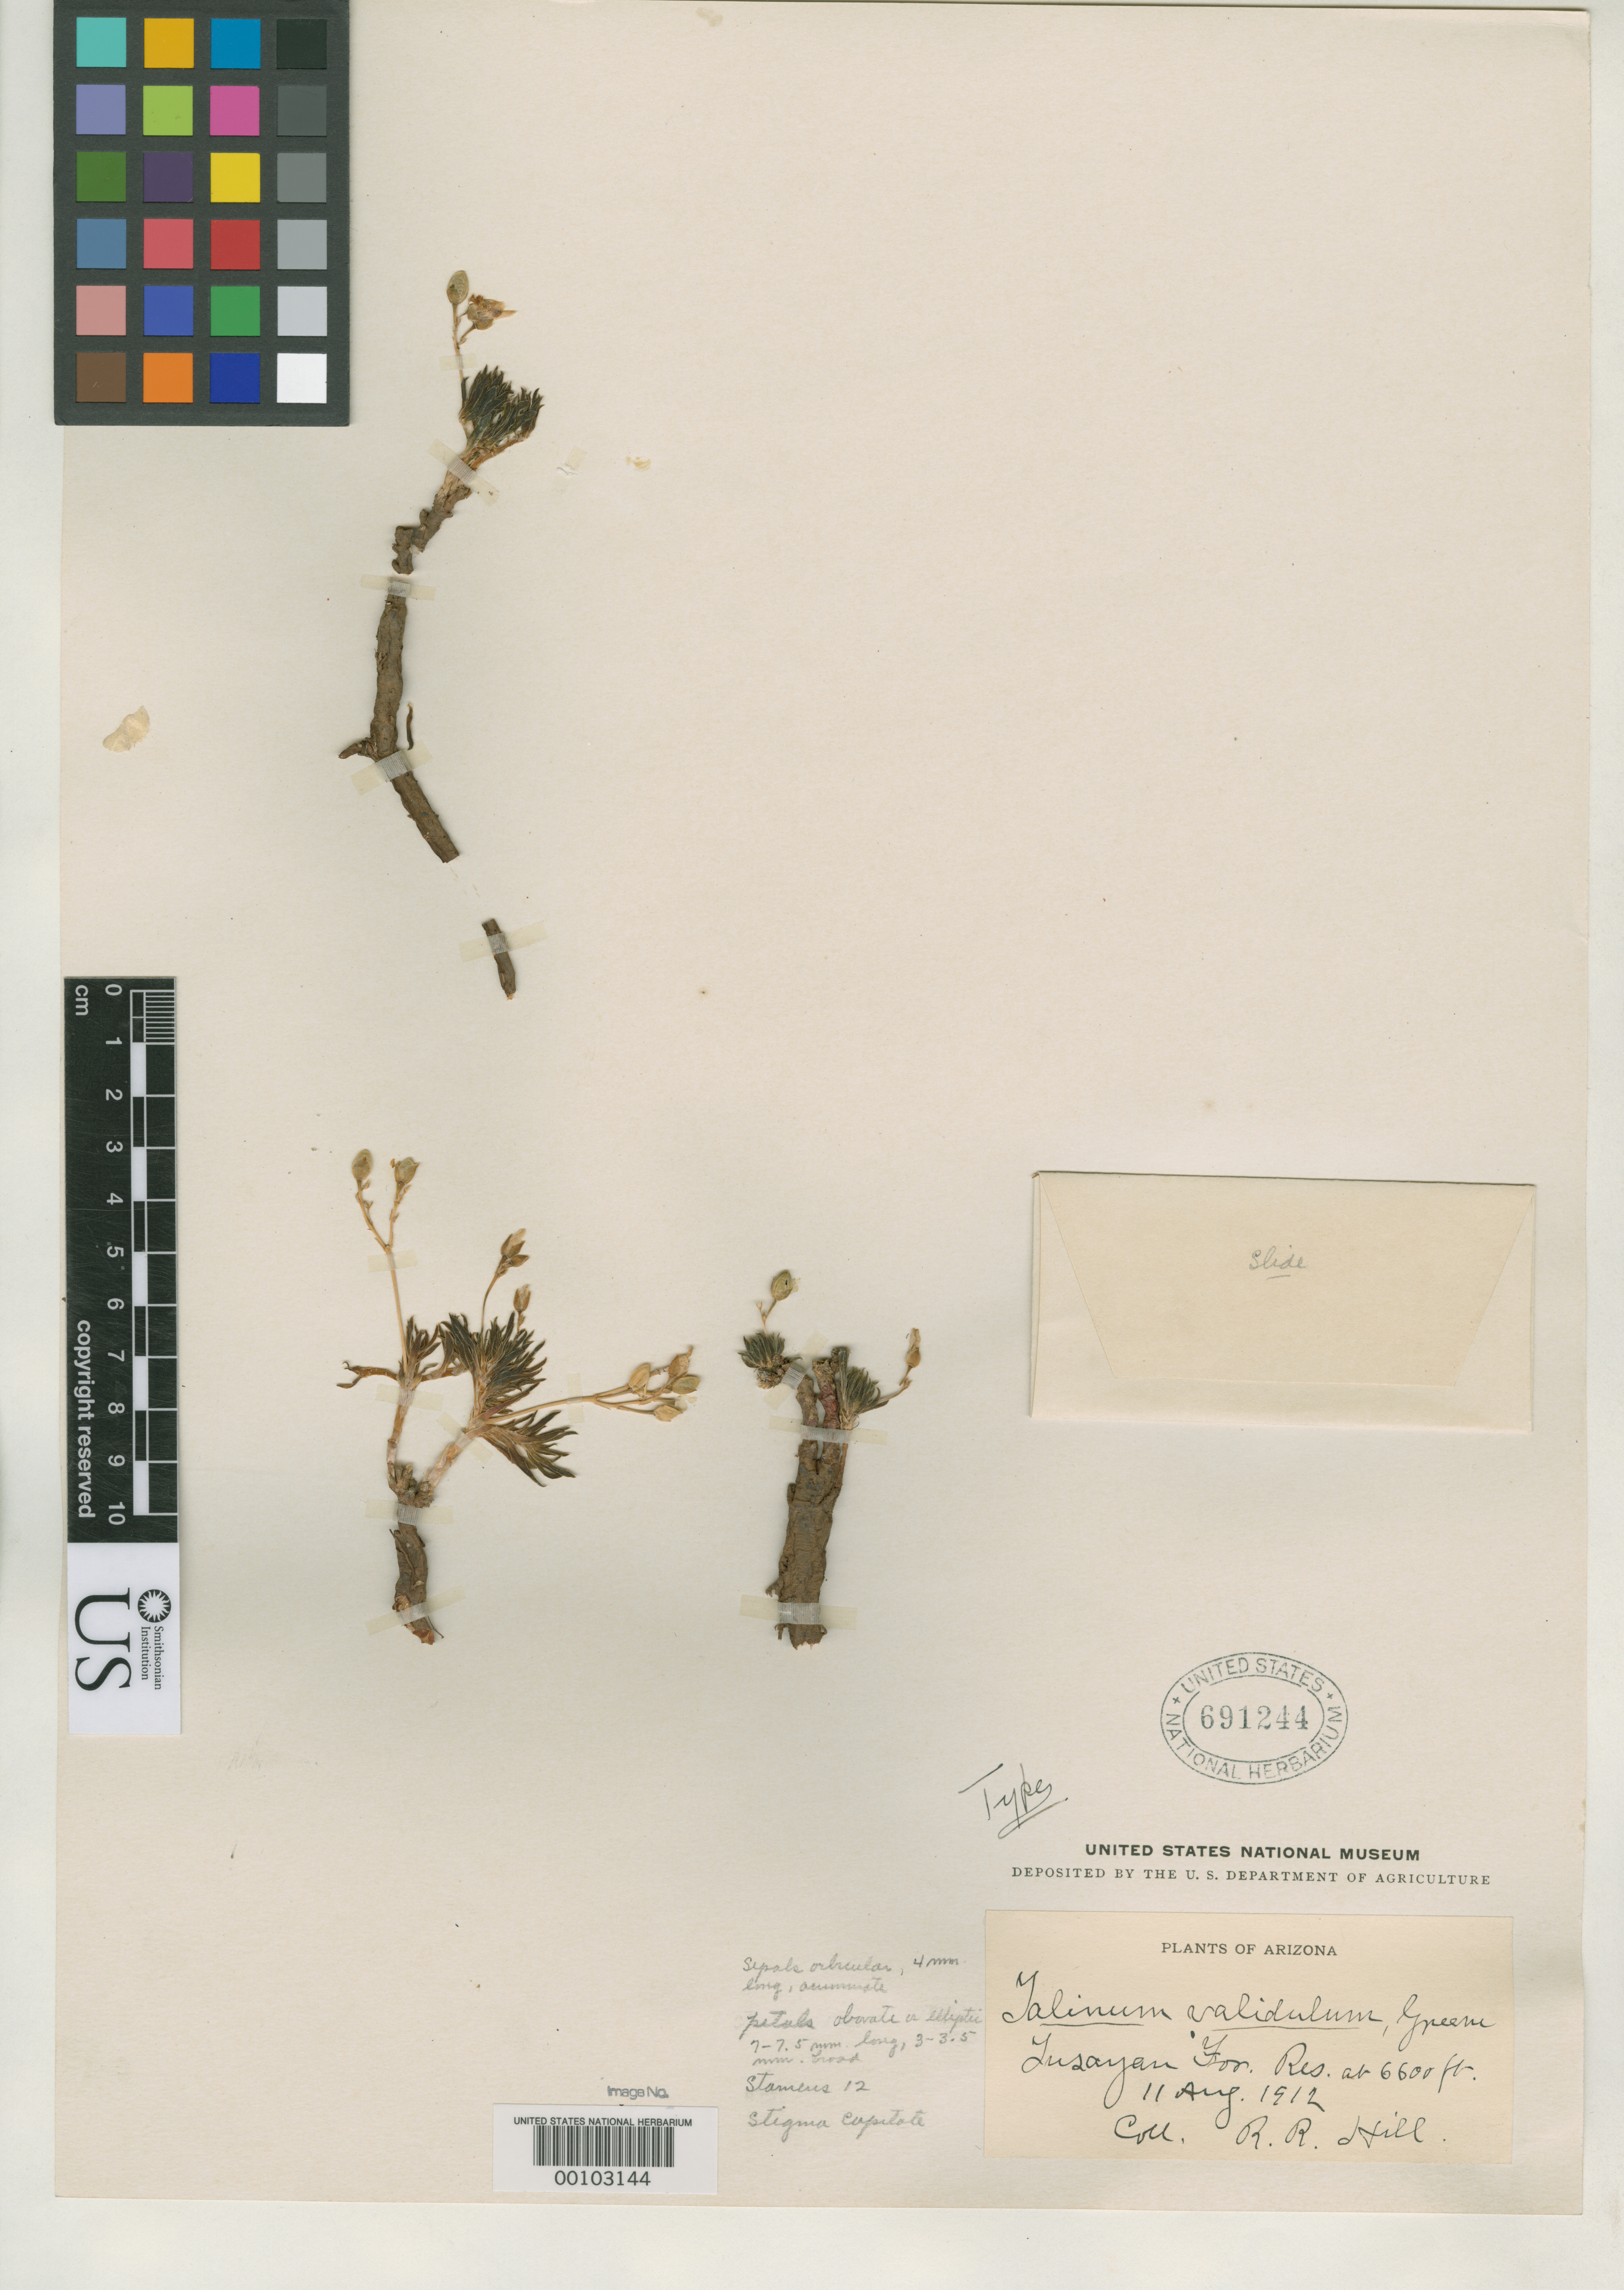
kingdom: Plantae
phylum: Tracheophyta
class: Magnoliopsida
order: Caryophyllales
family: Talinaceae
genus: Talinum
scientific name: Talinum validulum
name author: Greene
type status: Lectotype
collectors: R. R. Hill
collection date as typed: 11 Aug 1912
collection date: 1912-08-11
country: United States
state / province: Arizona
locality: Tusayan Forest Reservation.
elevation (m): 2012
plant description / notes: Currently accepted name as cited by Kiger, Novon 11: 321 (2001).; Publication cites a collection date of 11 Jul 1912.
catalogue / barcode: US 691244